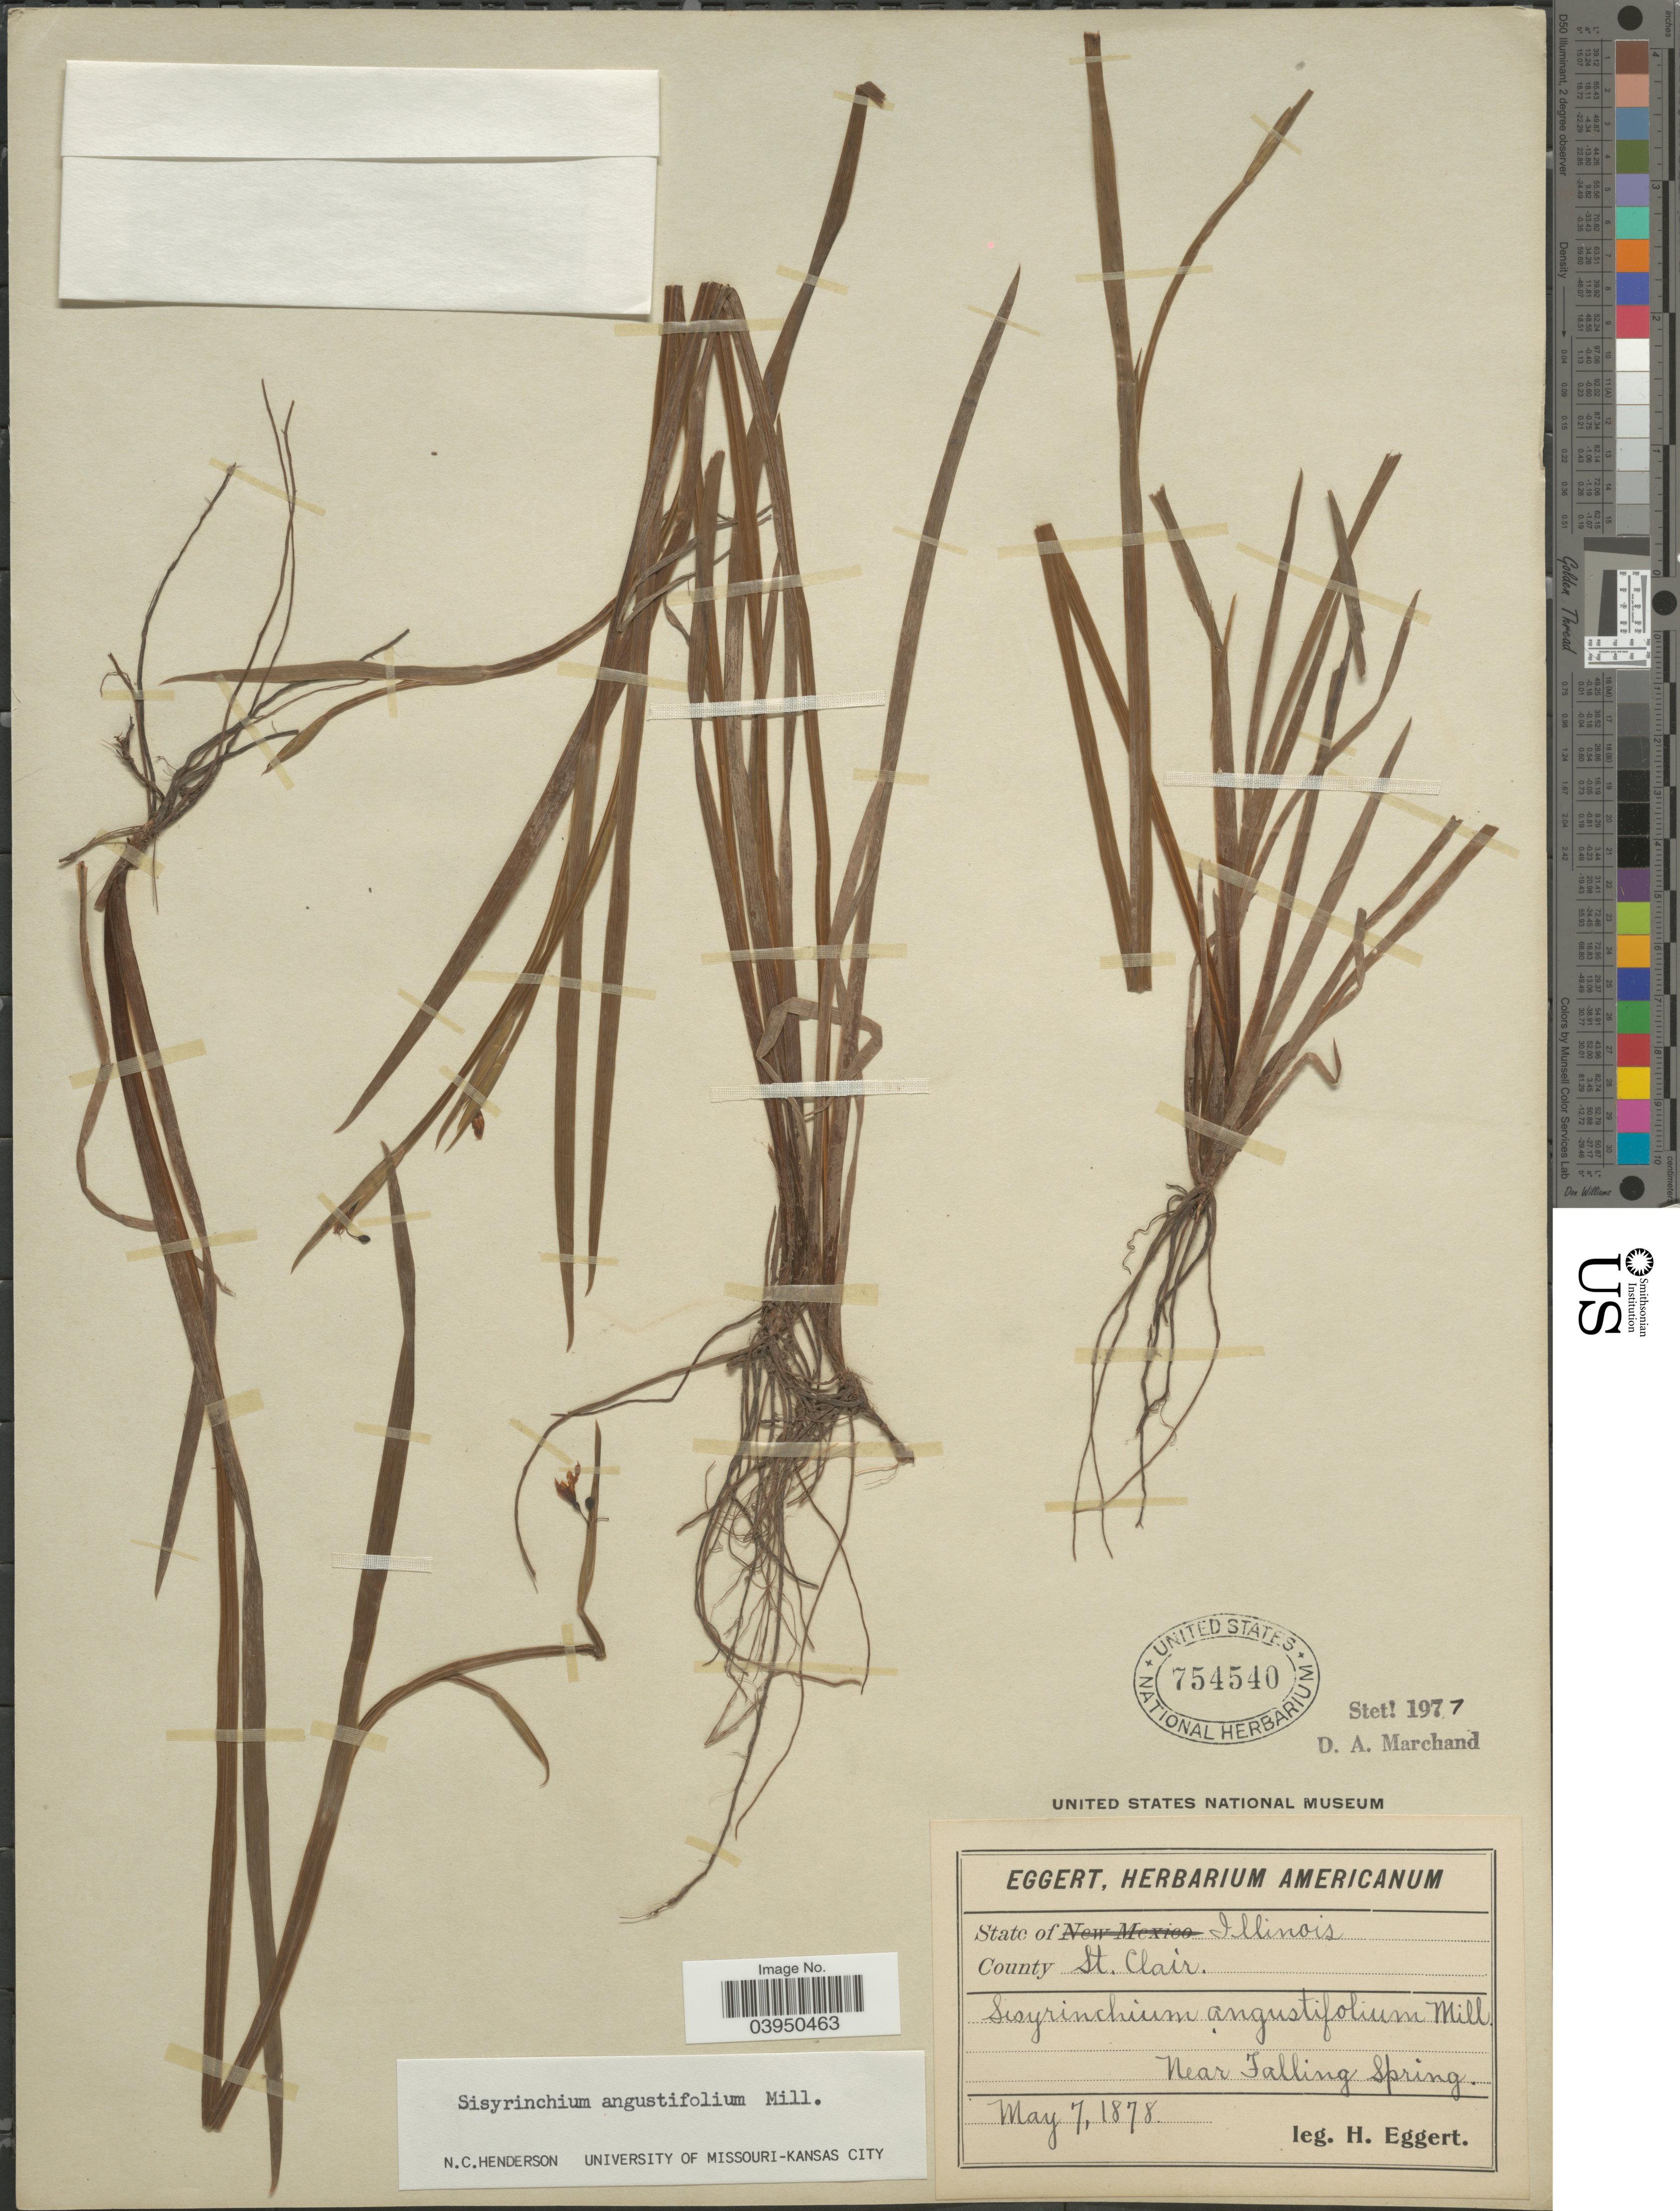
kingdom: Plantae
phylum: Tracheophyta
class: Liliopsida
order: Asparagales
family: Iridaceae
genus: Sisyrinchium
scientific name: Sisyrinchium angustifolium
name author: Mill.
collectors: H. Eggert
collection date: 1878-05-07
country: United States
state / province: Illinois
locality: County St. Clair. Near Falling Spring.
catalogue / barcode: US 754540